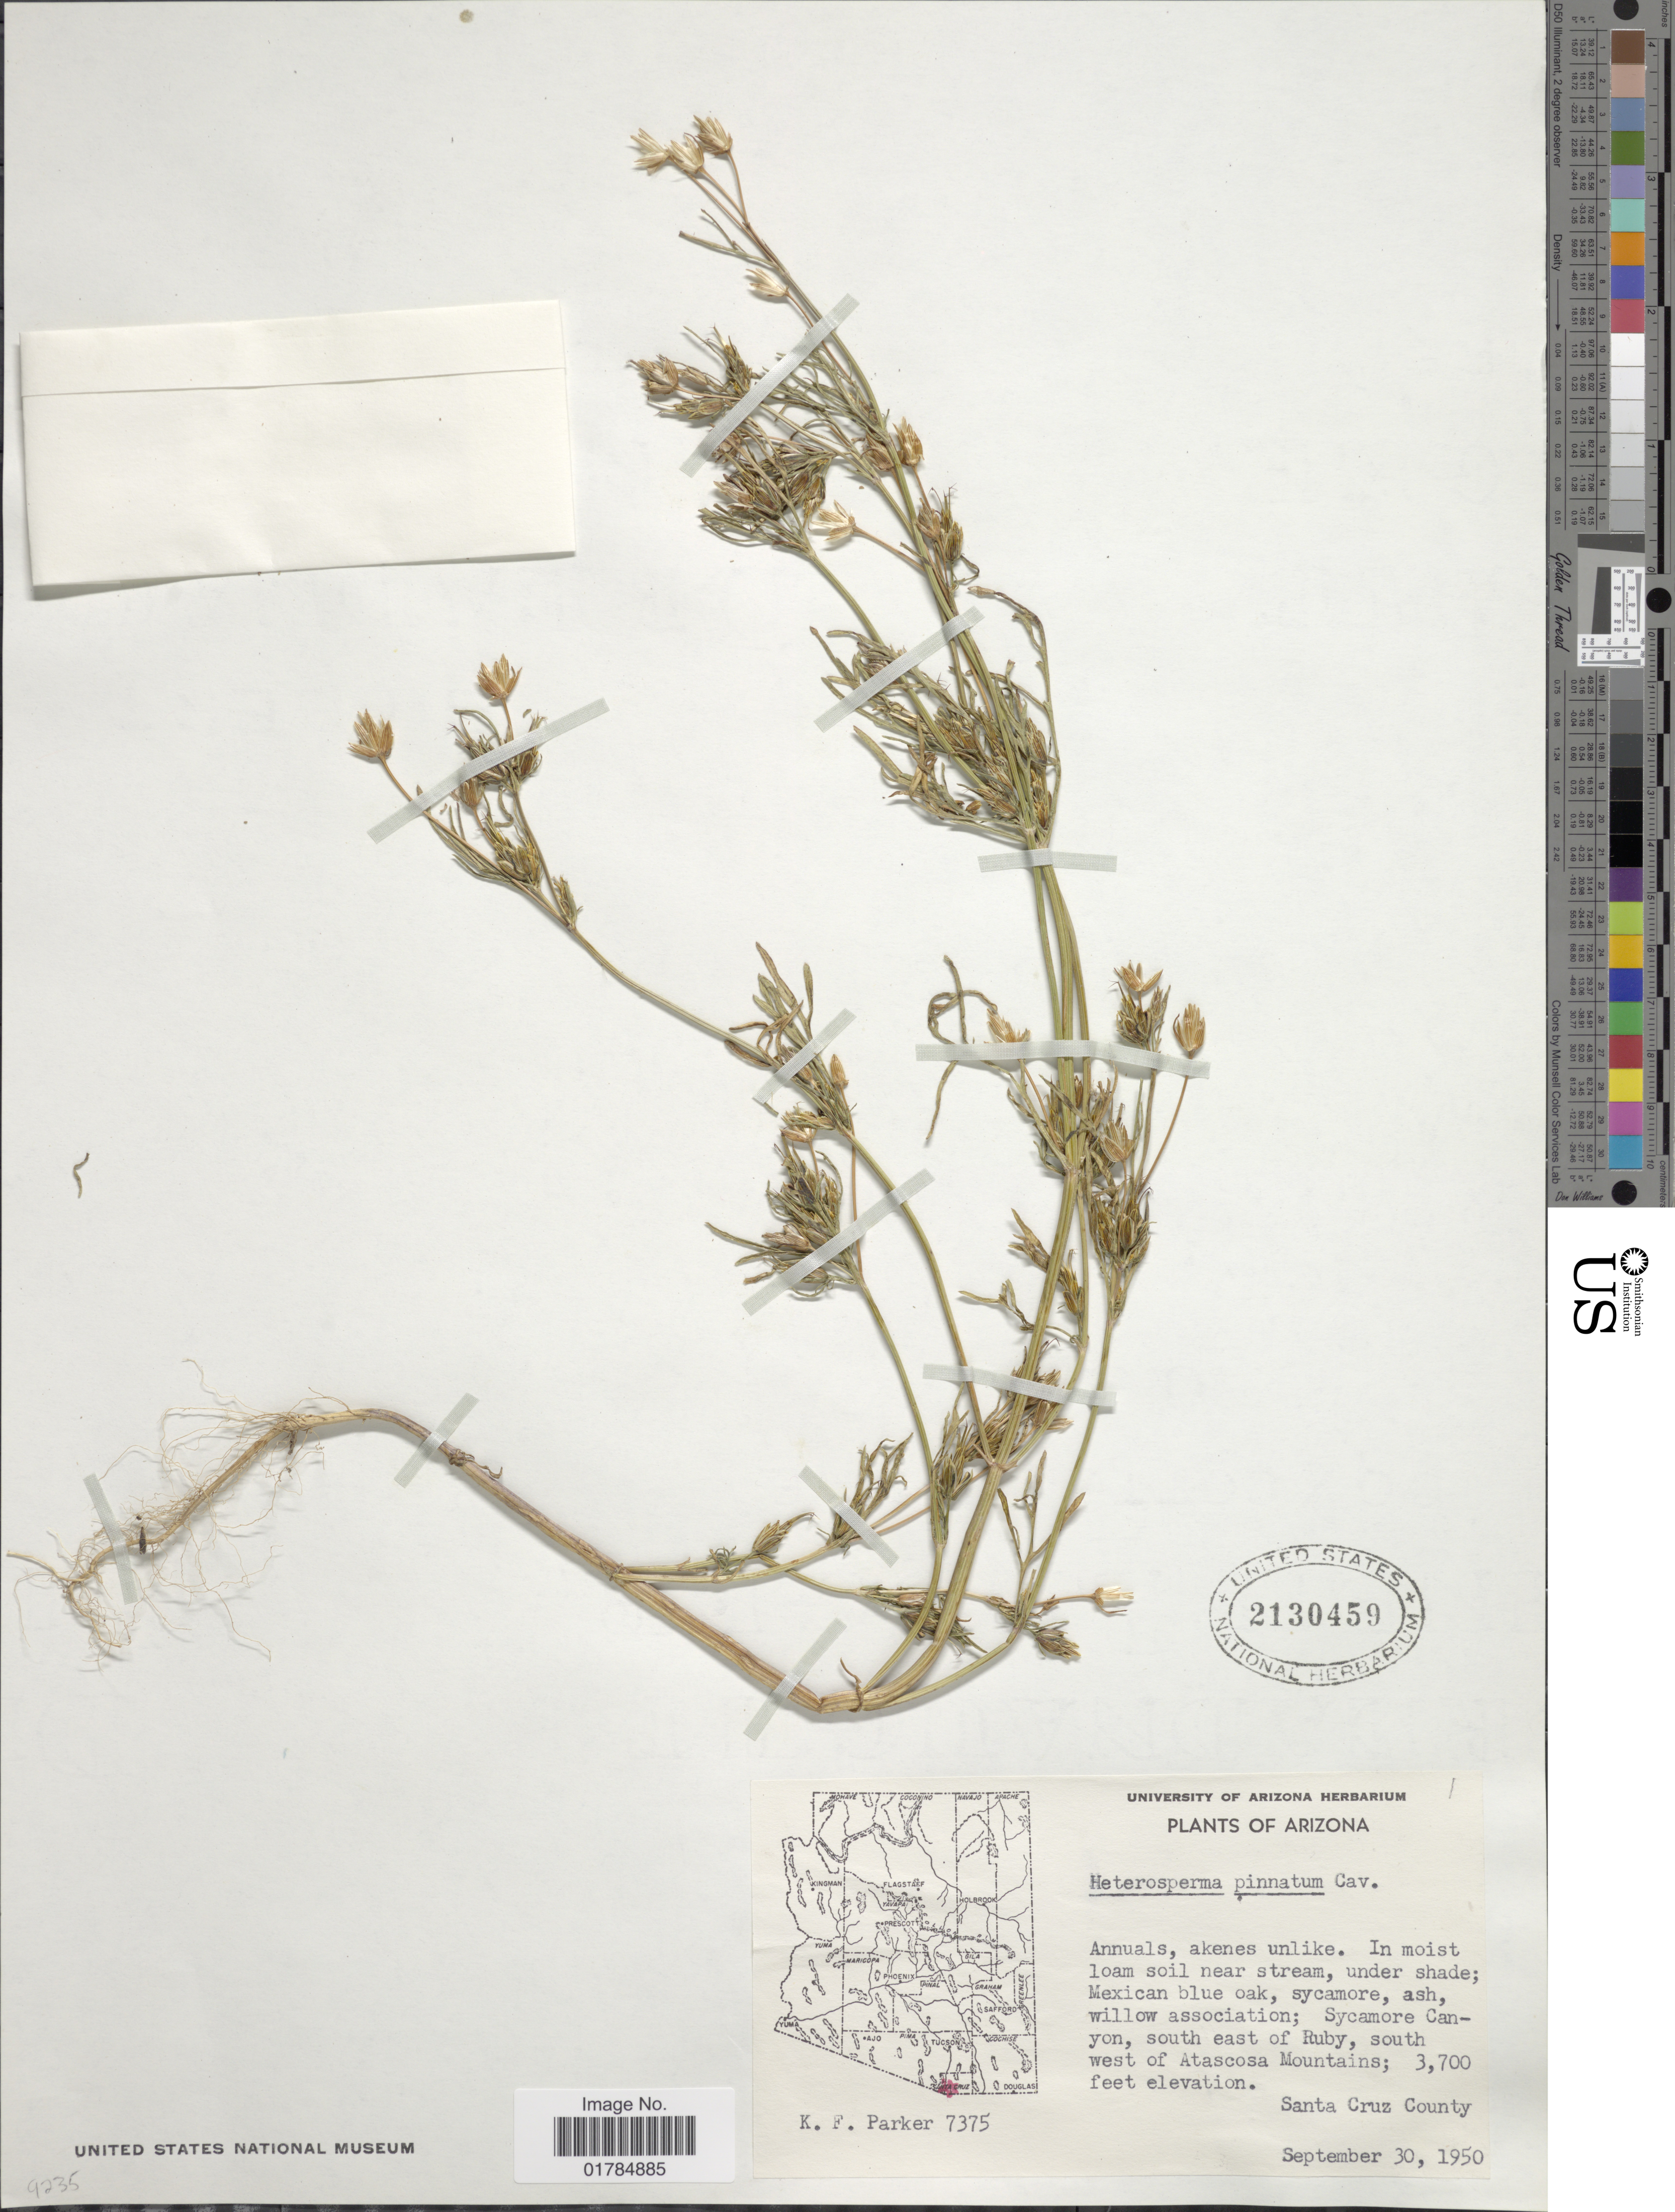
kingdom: Plantae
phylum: Tracheophyta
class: Magnoliopsida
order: Asterales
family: Asteraceae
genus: Heterosperma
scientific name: Heterosperma pinnatum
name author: Cav.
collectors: K. F. Parker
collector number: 7375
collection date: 1950-09-30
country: United States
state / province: Arizona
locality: Sycamore canyon, south east of Ruby, south west of Atascosa Mountains, Santa Cruz County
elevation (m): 1128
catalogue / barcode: US 2130459